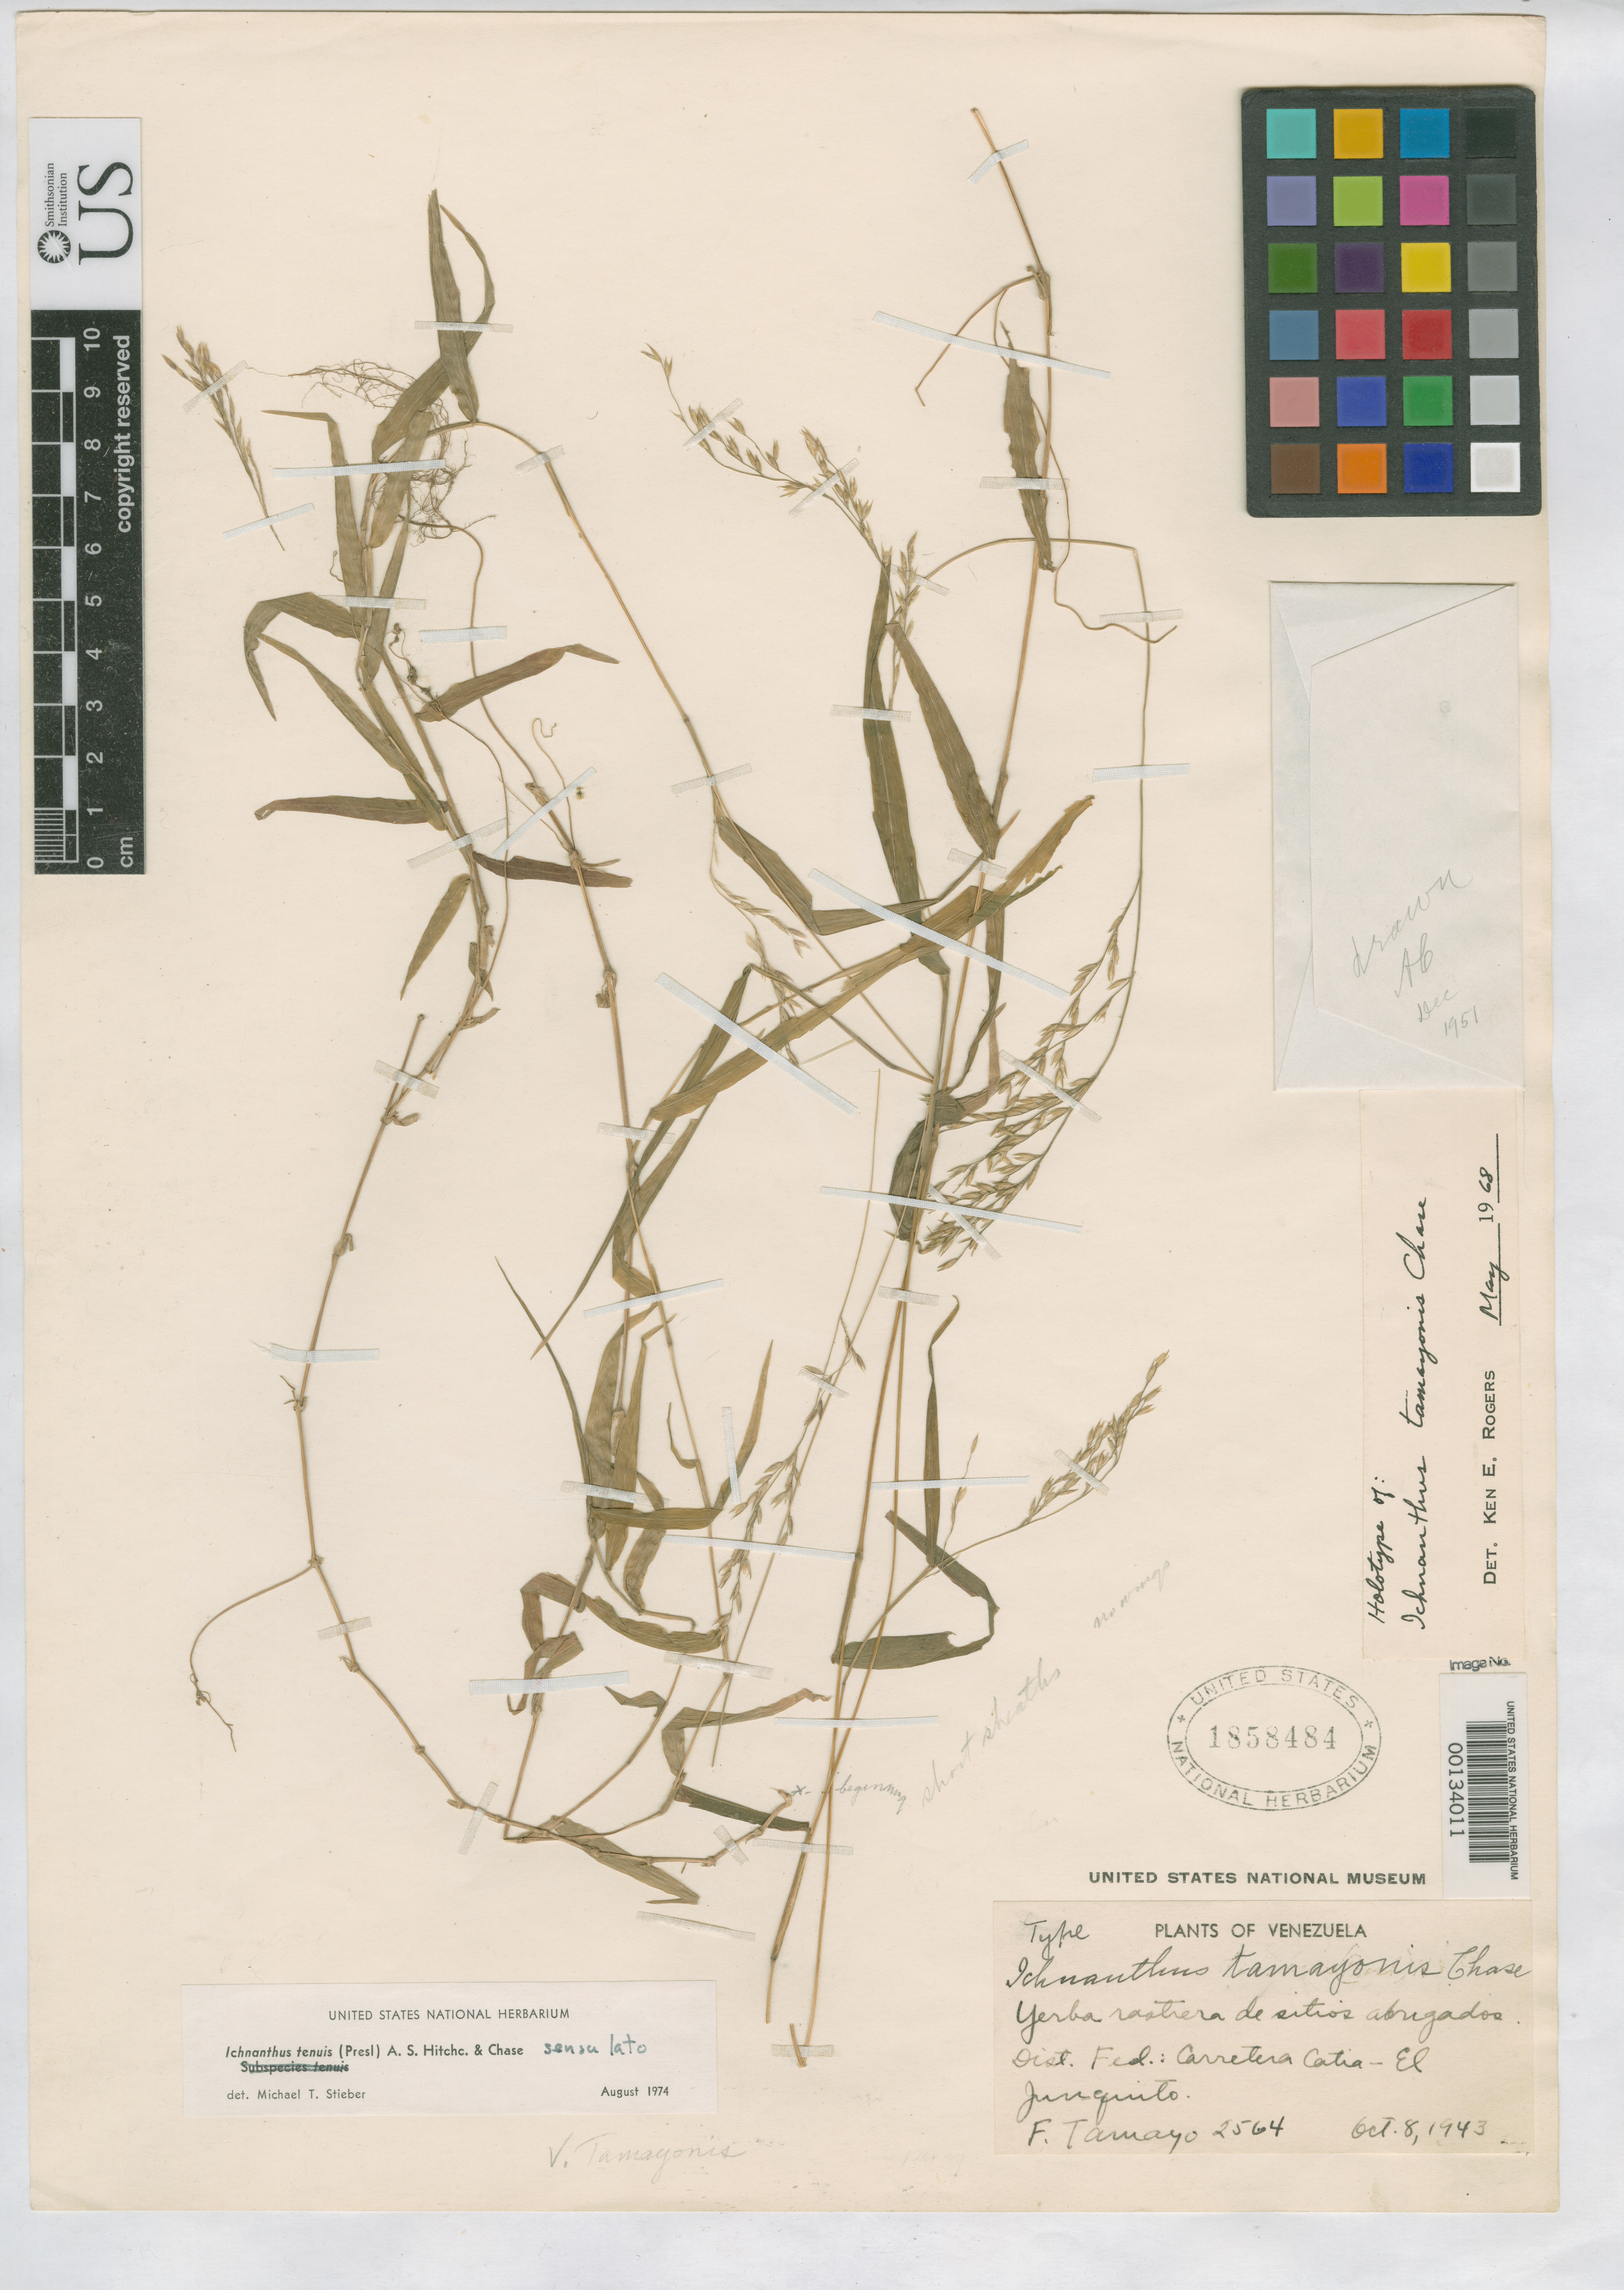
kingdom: Plantae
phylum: Tracheophyta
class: Liliopsida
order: Poales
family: Poaceae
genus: Ichnanthus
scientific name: Ichnanthus tamayonis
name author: Chase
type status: Holotype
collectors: F. Tamayo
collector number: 2564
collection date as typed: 08 Oct 1943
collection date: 1943-10-08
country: Venezuela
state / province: Distrito Federal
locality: Road from Catia to El Junquito.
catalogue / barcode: US 1858484